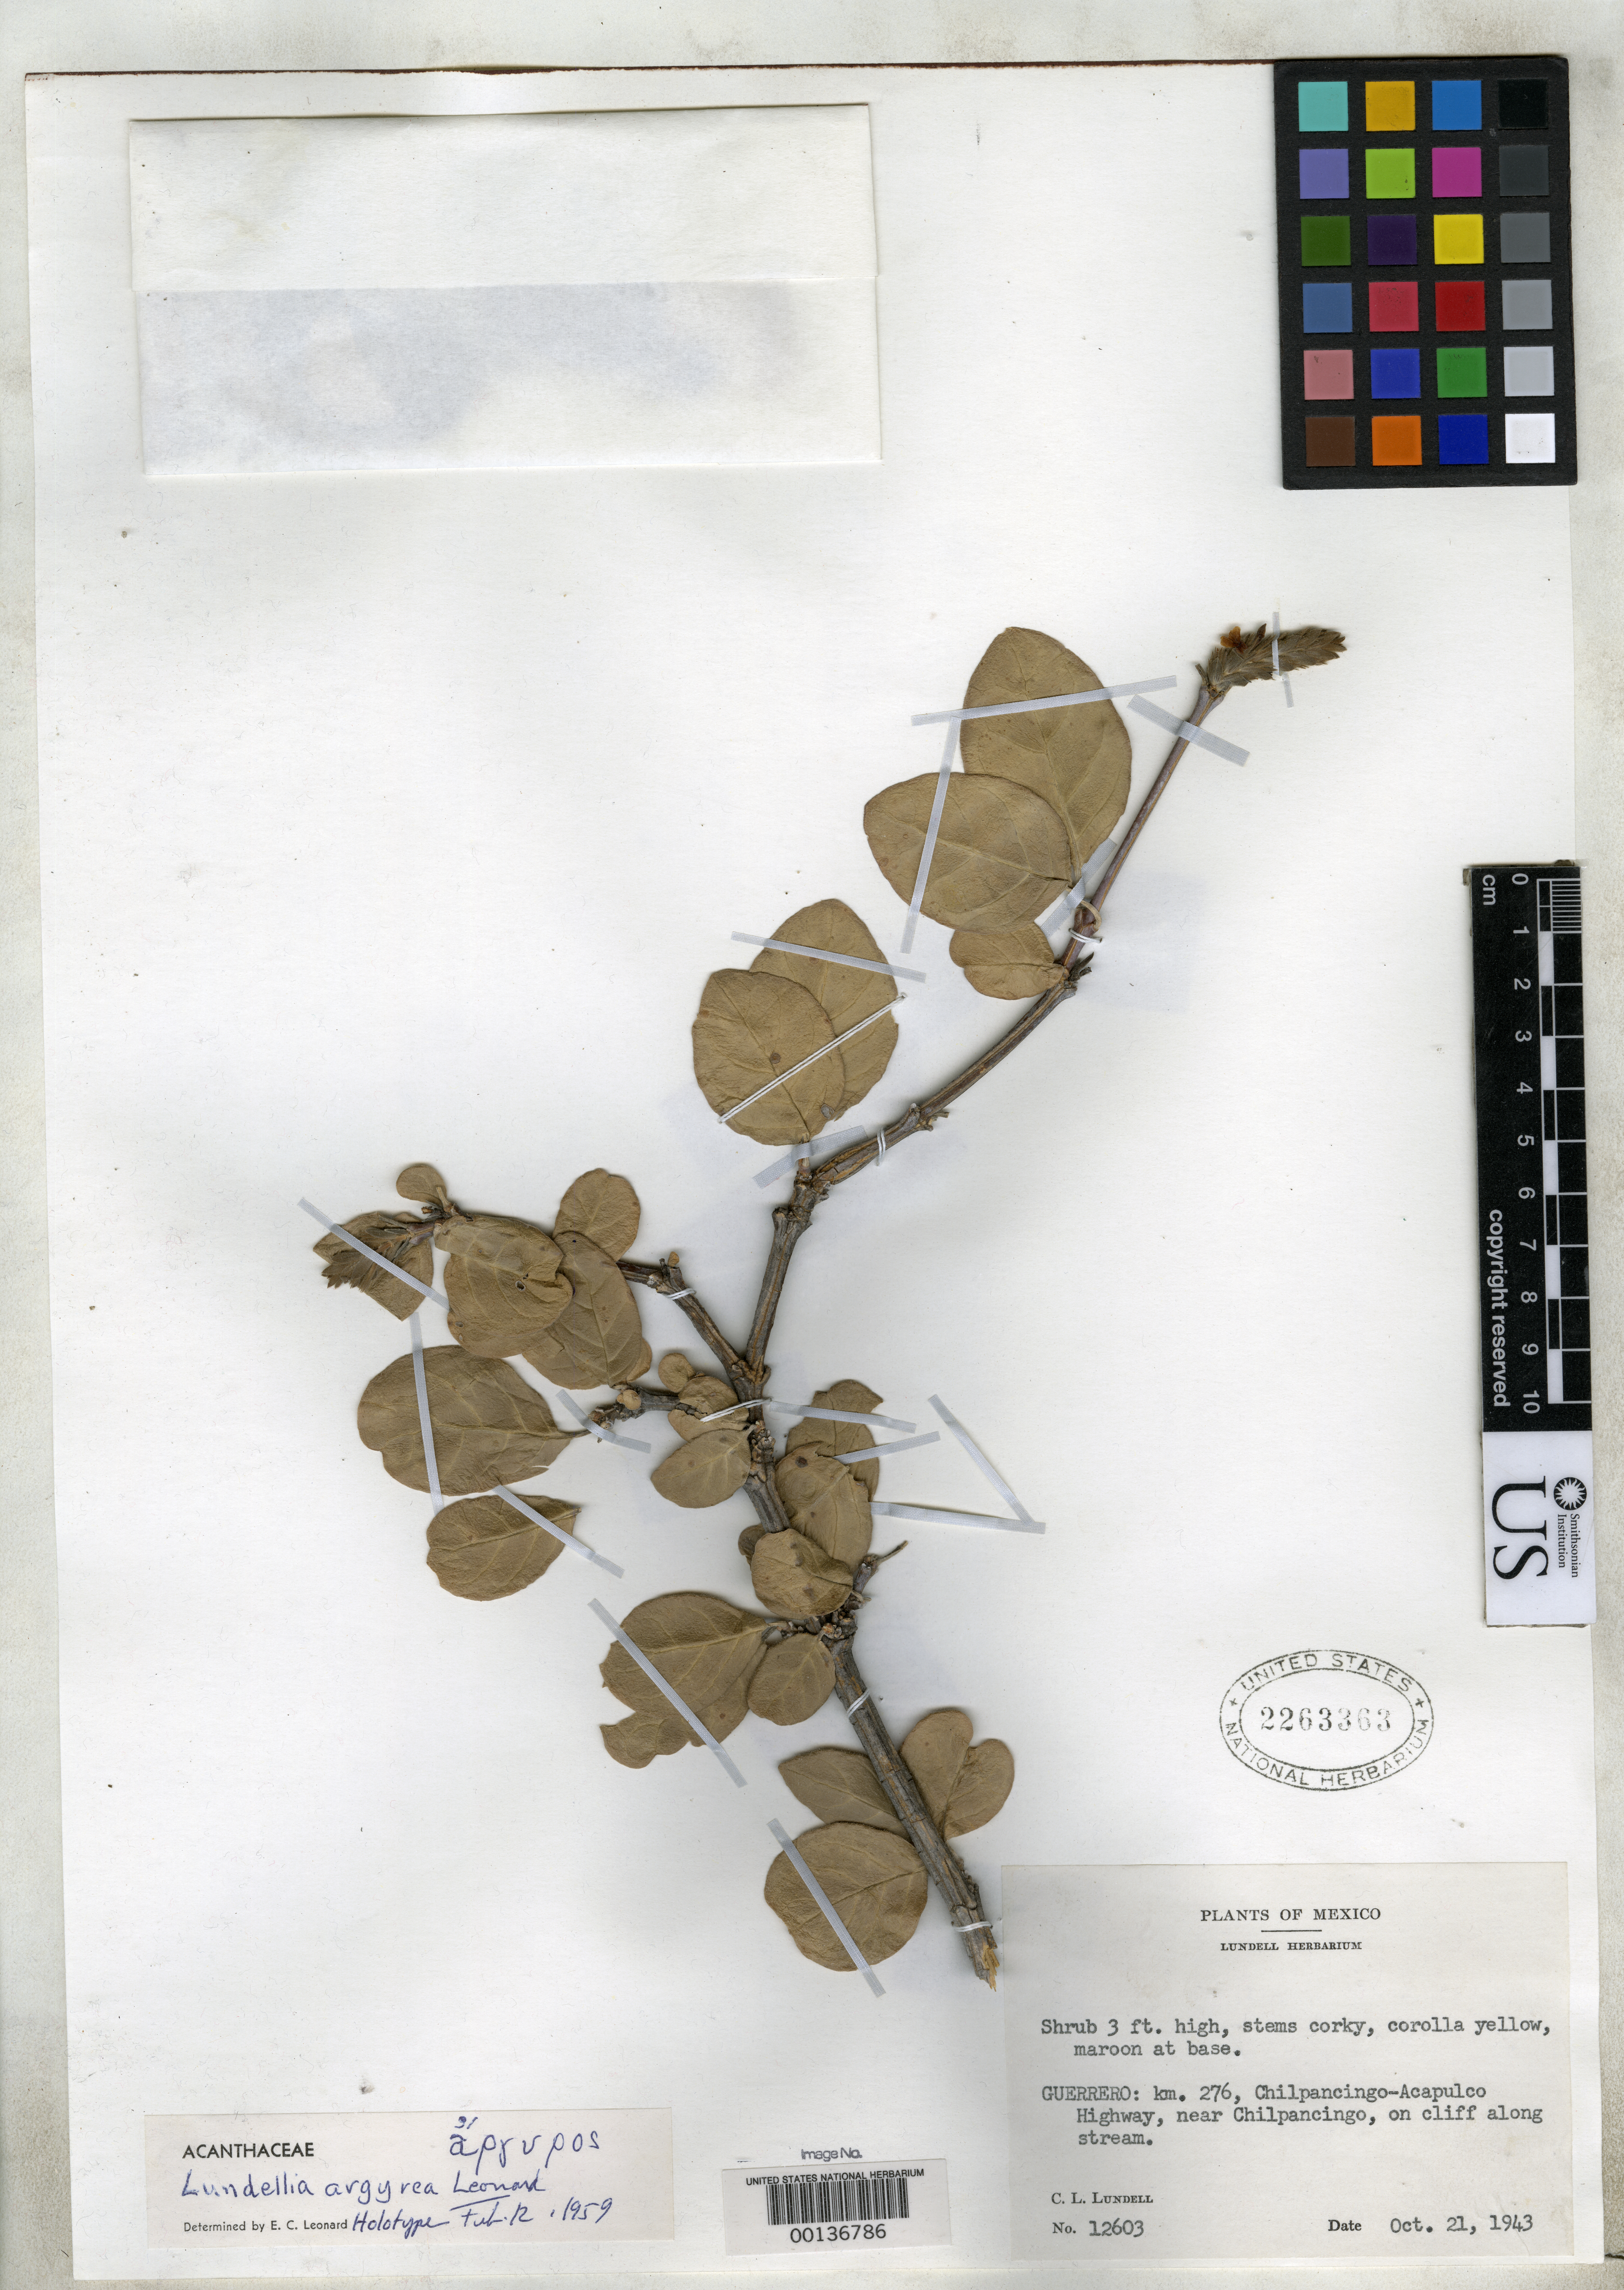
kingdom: Plantae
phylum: Tracheophyta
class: Magnoliopsida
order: Lamiales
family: Acanthaceae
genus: Lundellia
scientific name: Lundellia argyrea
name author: Leonard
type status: Holotype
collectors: C. L. Lundell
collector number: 12603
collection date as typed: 21 Oct 1943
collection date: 1943-10-21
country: Mexico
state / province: Guerrero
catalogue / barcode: US 2263363